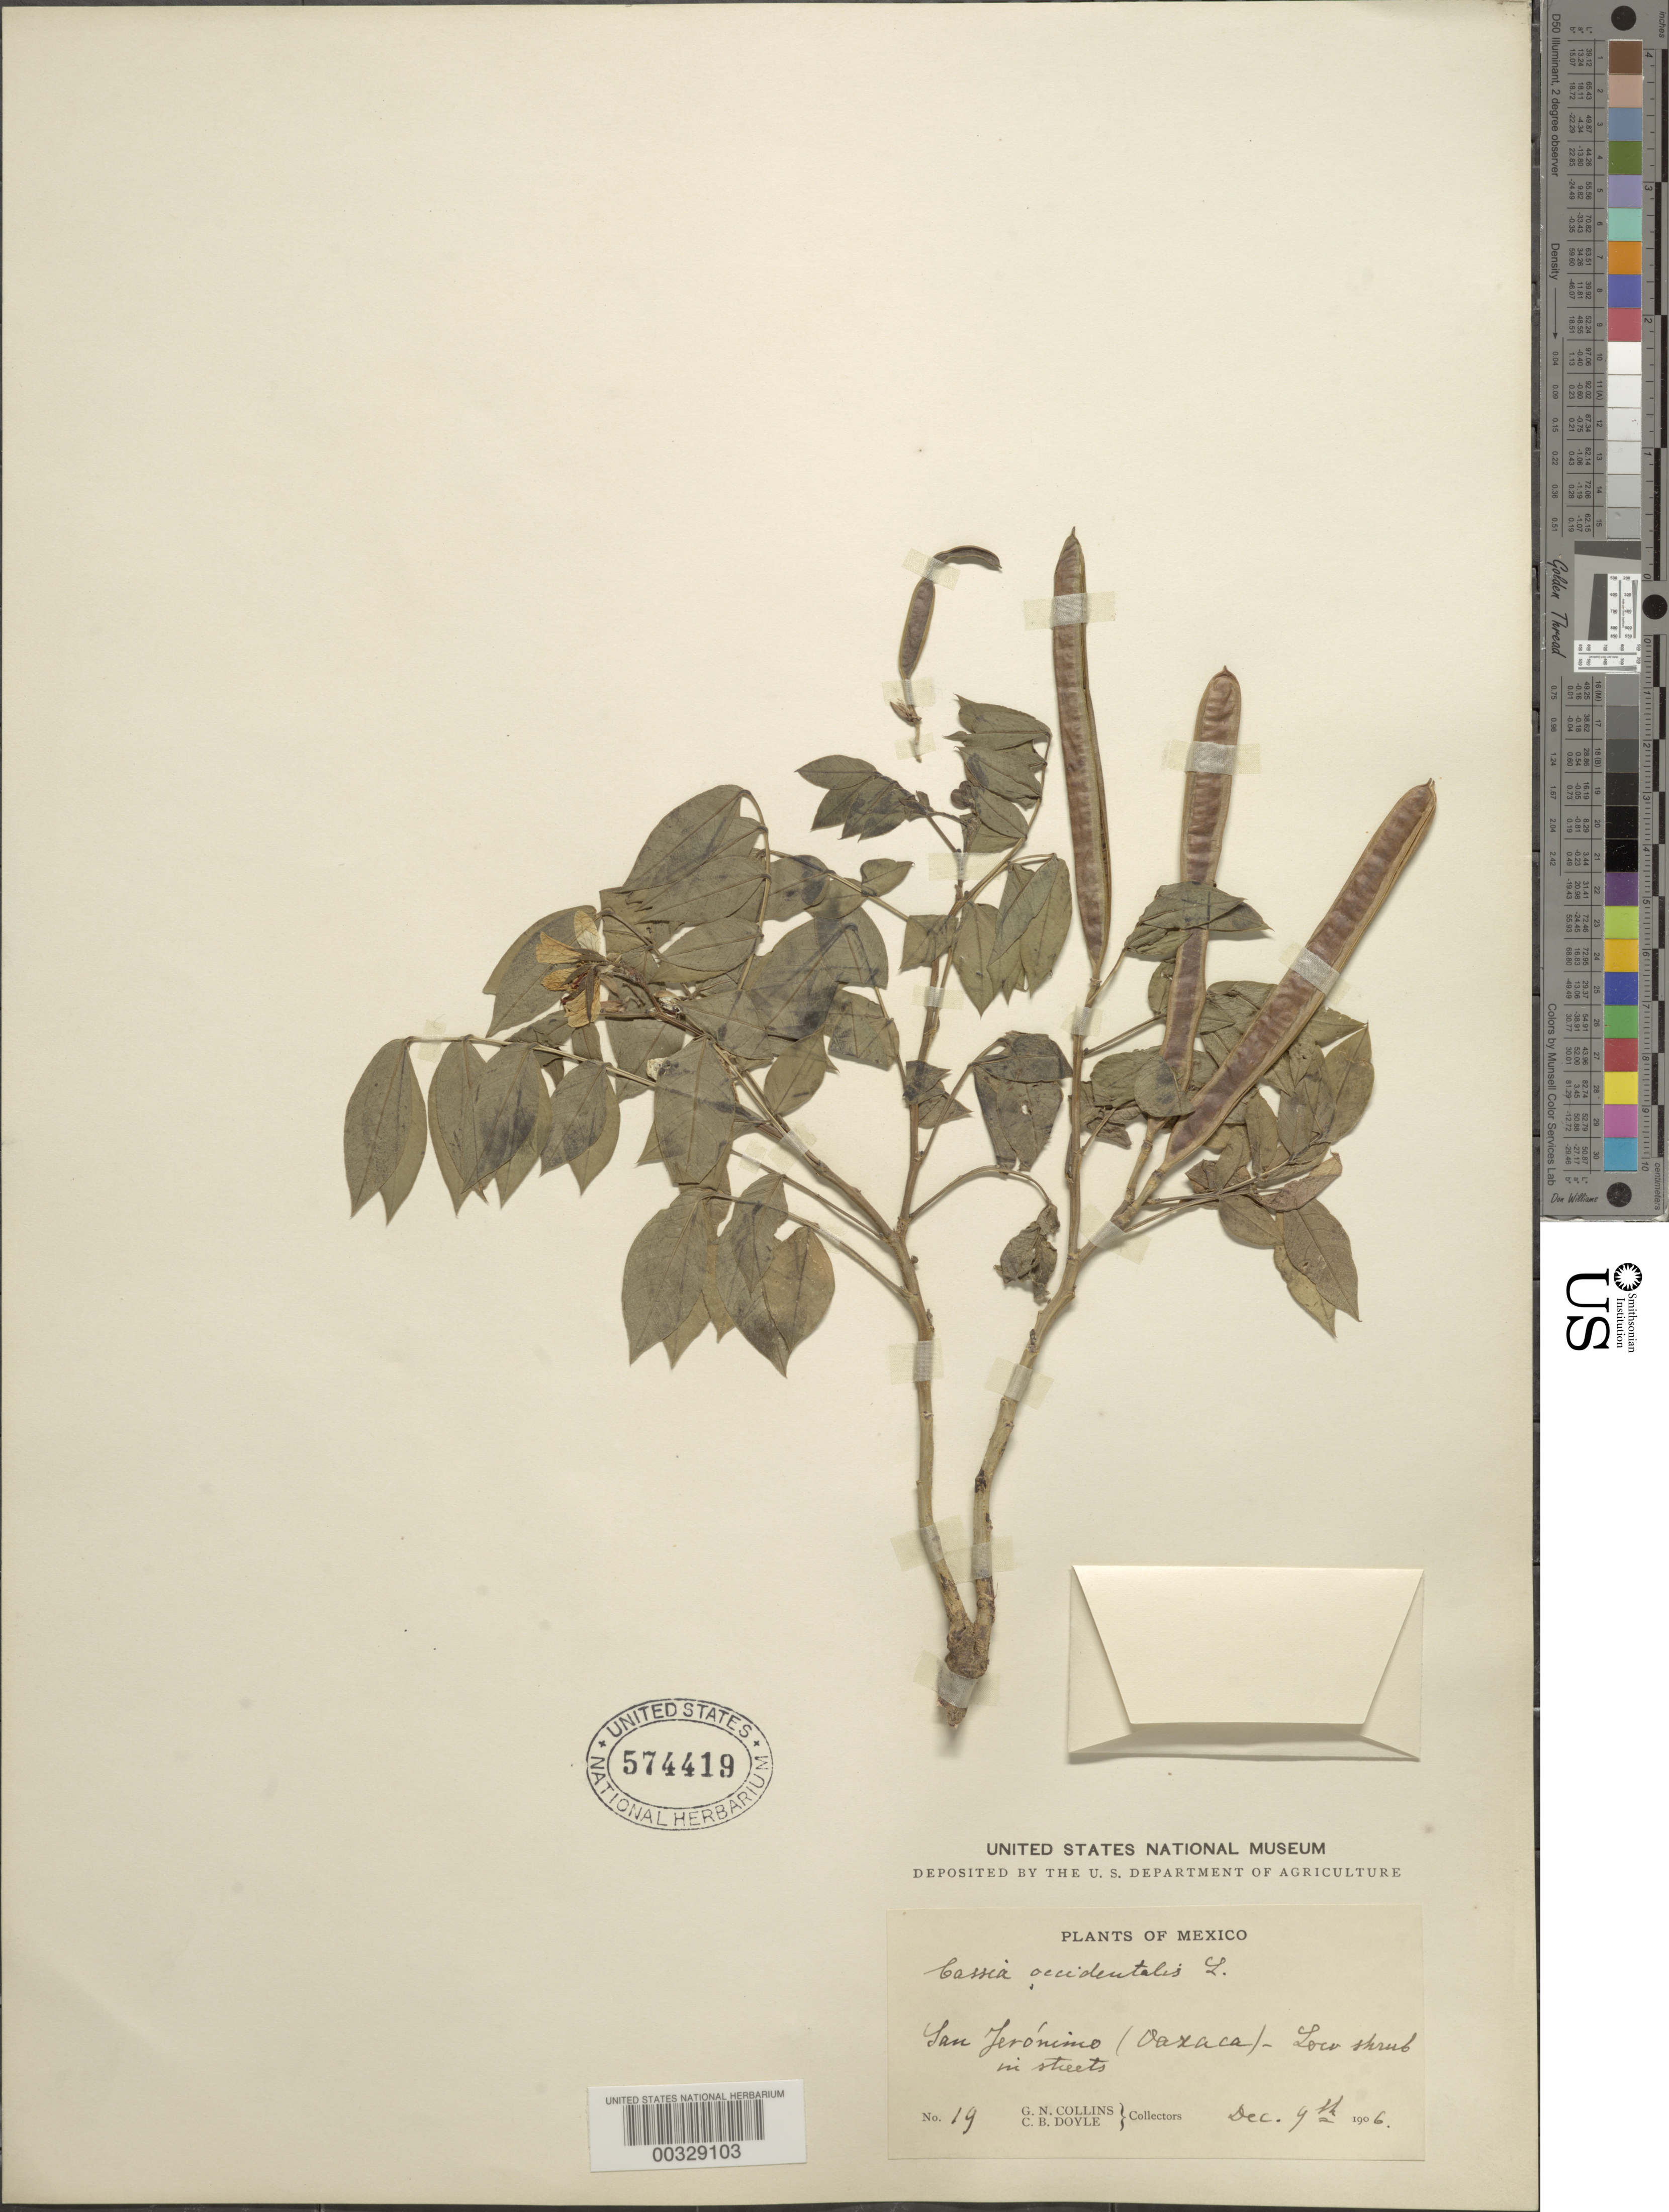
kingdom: Plantae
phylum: Tracheophyta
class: Magnoliopsida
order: Fabales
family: Fabaceae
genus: Senna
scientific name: Senna occidentalis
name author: (L.) Link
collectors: G. Collins & C. Doyle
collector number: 19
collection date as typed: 09 Dec 1906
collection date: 1906-12-09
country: Mexico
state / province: Oaxaca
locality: San jeronimo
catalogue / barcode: US 574419